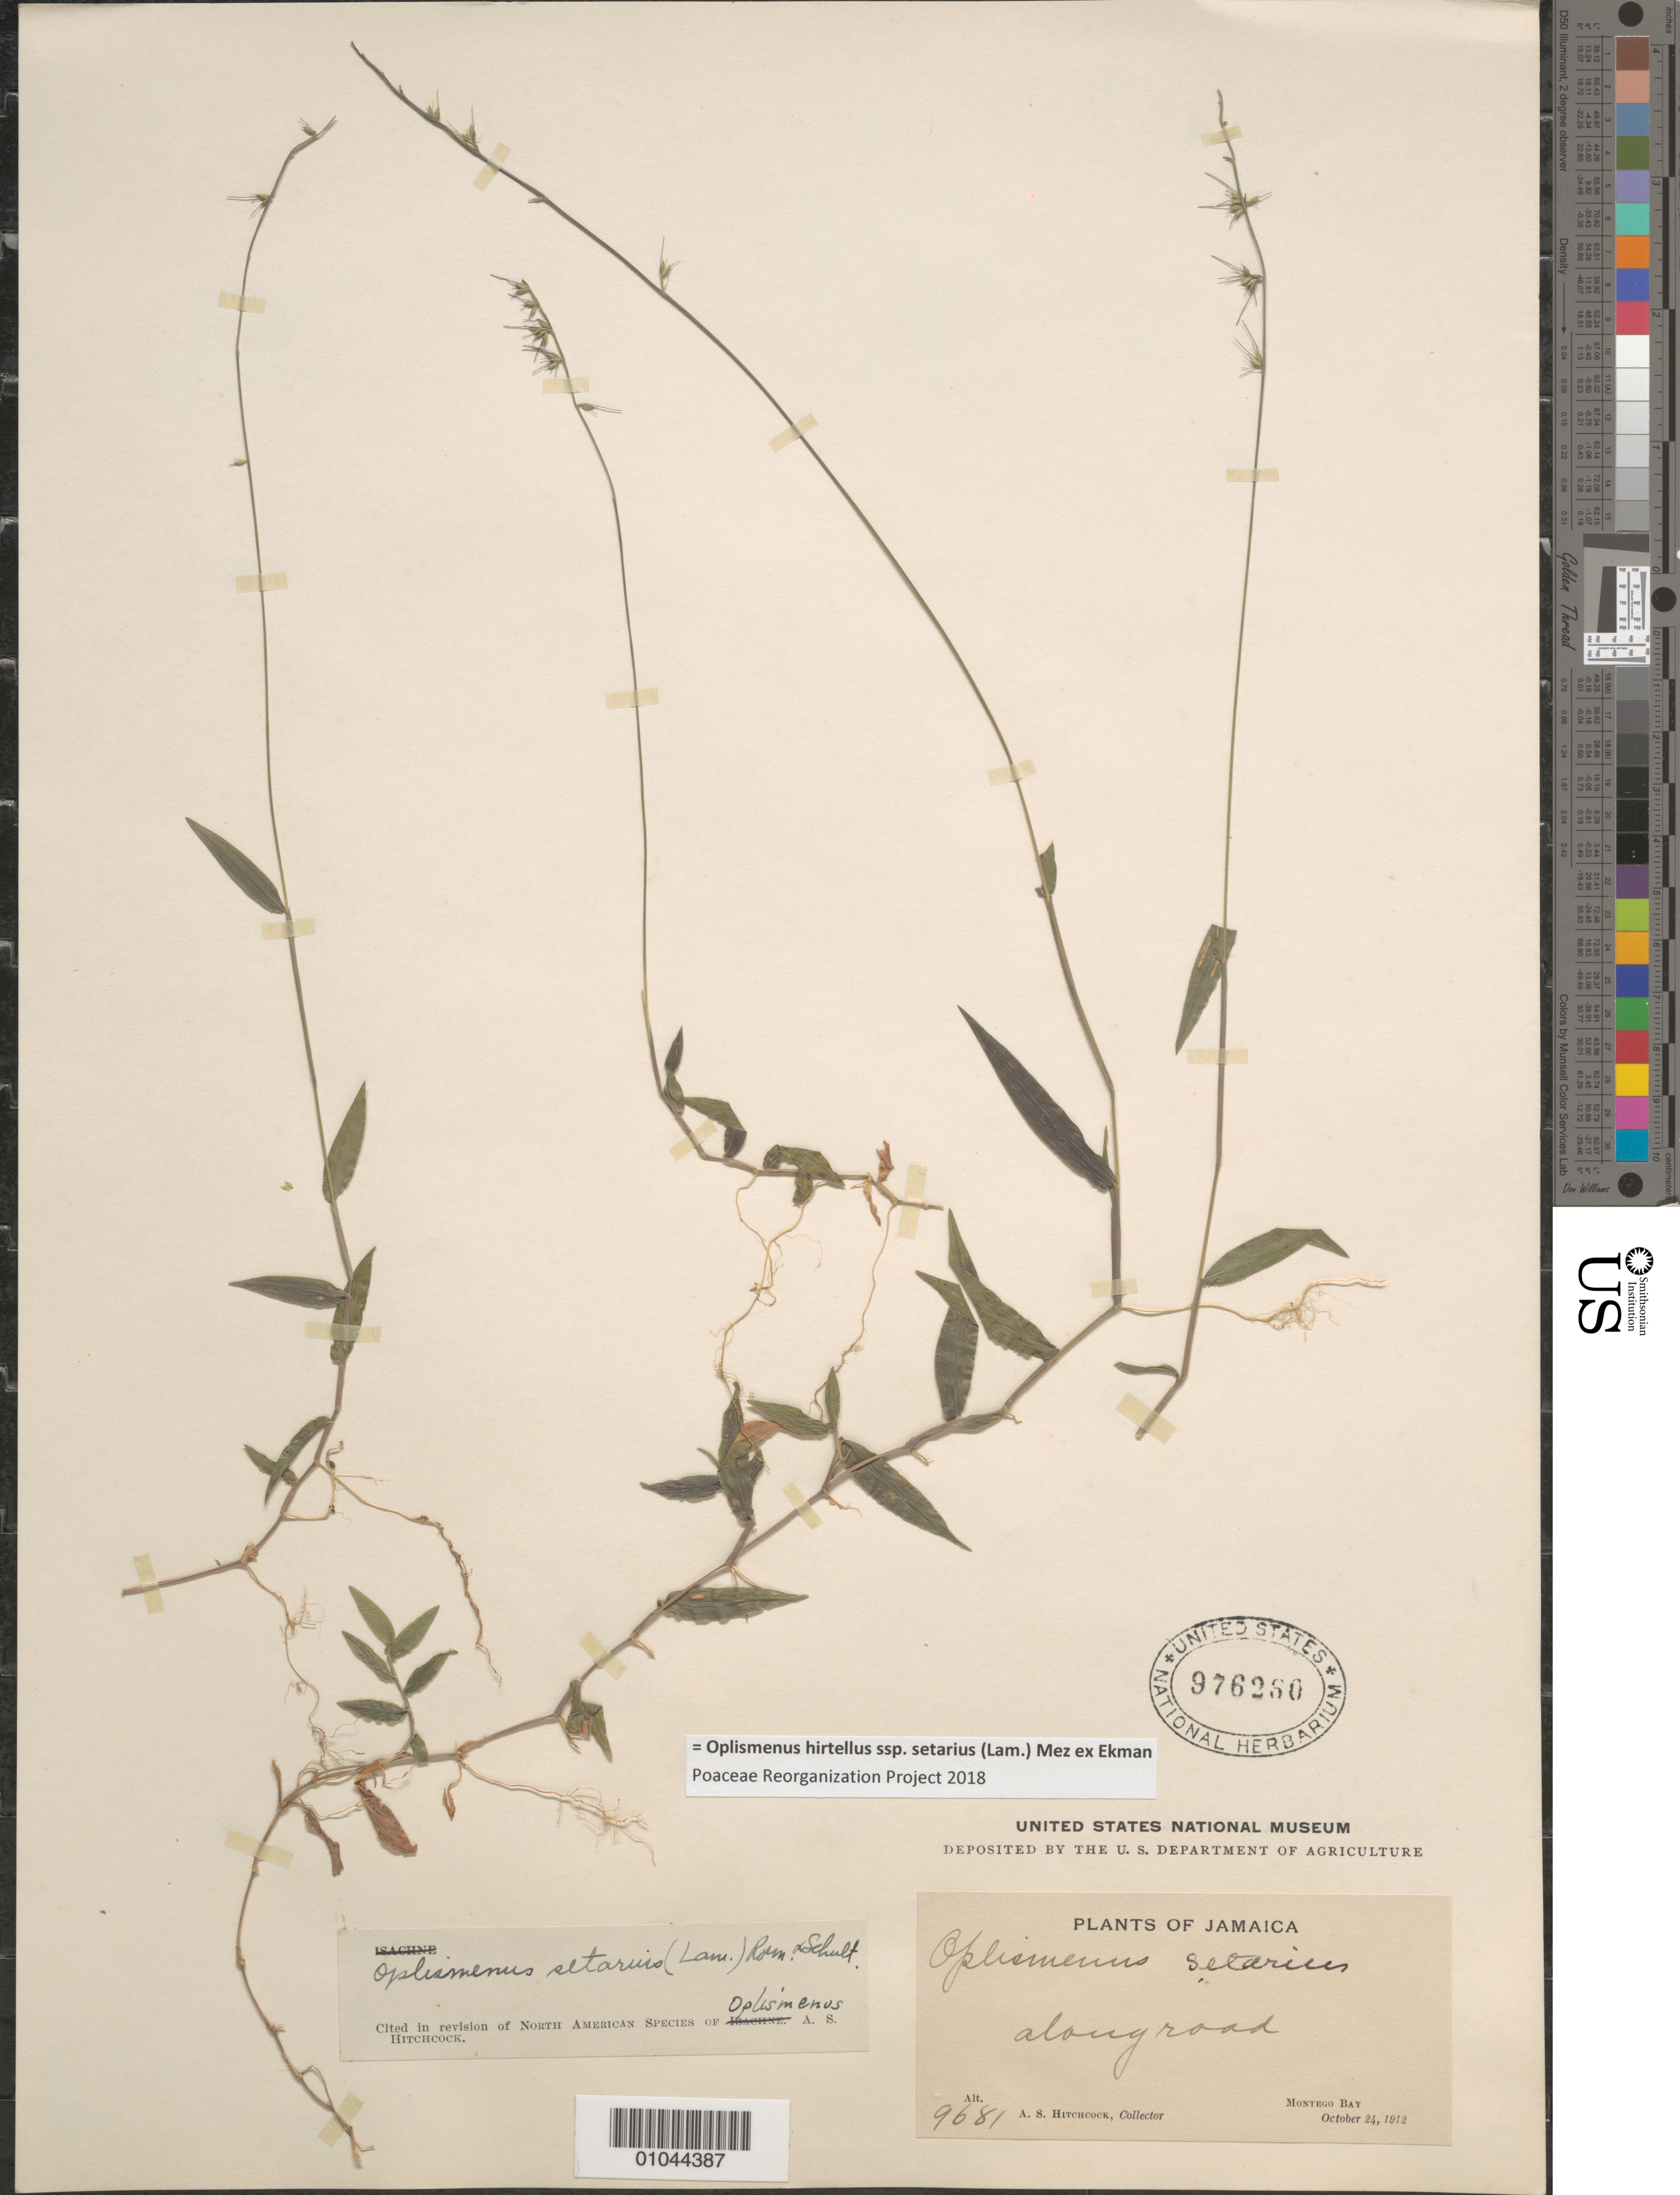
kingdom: Plantae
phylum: Tracheophyta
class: Liliopsida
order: Poales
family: Poaceae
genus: Oplismenus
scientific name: Oplismenus hirtellus subsp. setarius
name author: (Lam.) Mez ex Ekman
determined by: Poaceae Reorganization Project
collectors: A. S. Hitchcock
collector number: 9681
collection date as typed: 24 Oct 1912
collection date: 1912-10-24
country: Jamaica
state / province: Saint James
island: Jamaica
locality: Montego Bay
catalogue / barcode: US 976260